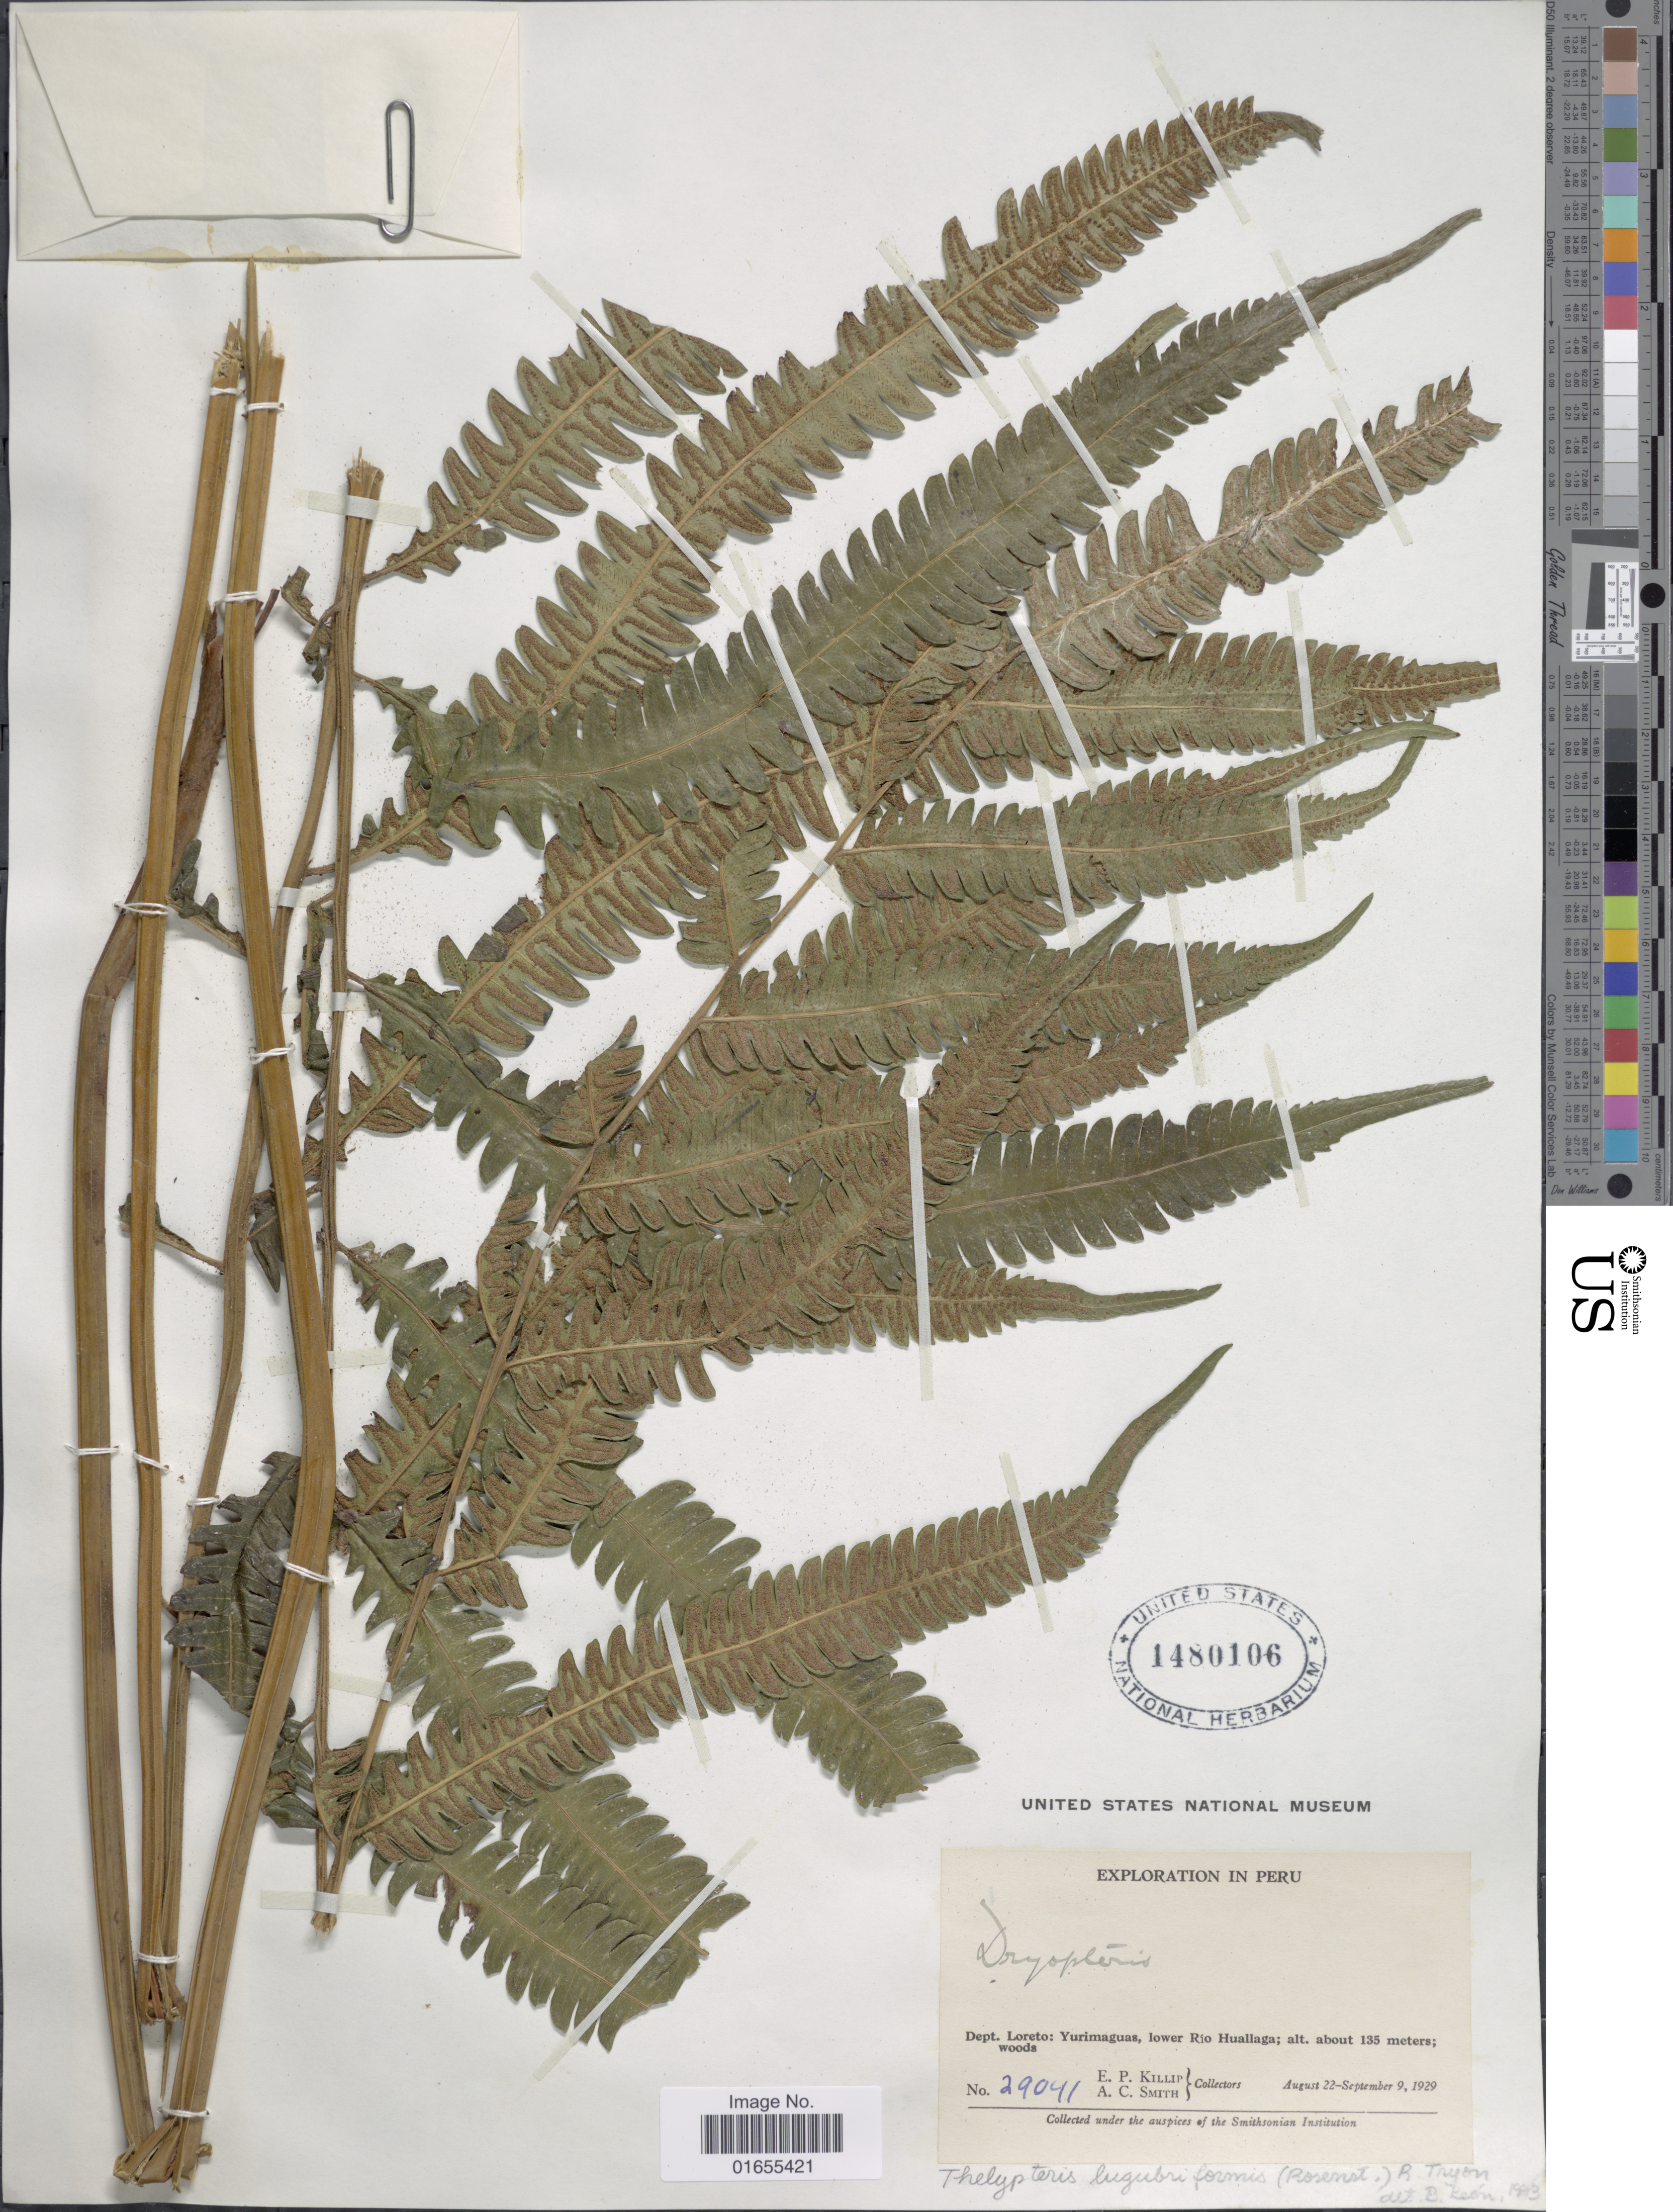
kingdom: Plantae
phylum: Tracheophyta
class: Polypodiopsida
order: Polypodiales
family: Thelypteridaceae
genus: Goniopteris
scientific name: Goniopteris lugubriformis (Rosenst.) comb. nov., ined 2015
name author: (Rosenst.)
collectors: E. P. Killip & A. C. Smith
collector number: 29041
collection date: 1929-08-22/1929-09-09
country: Peru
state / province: Loreto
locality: Yurimaguas, lower Rio Huallaga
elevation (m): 135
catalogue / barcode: US 1480106